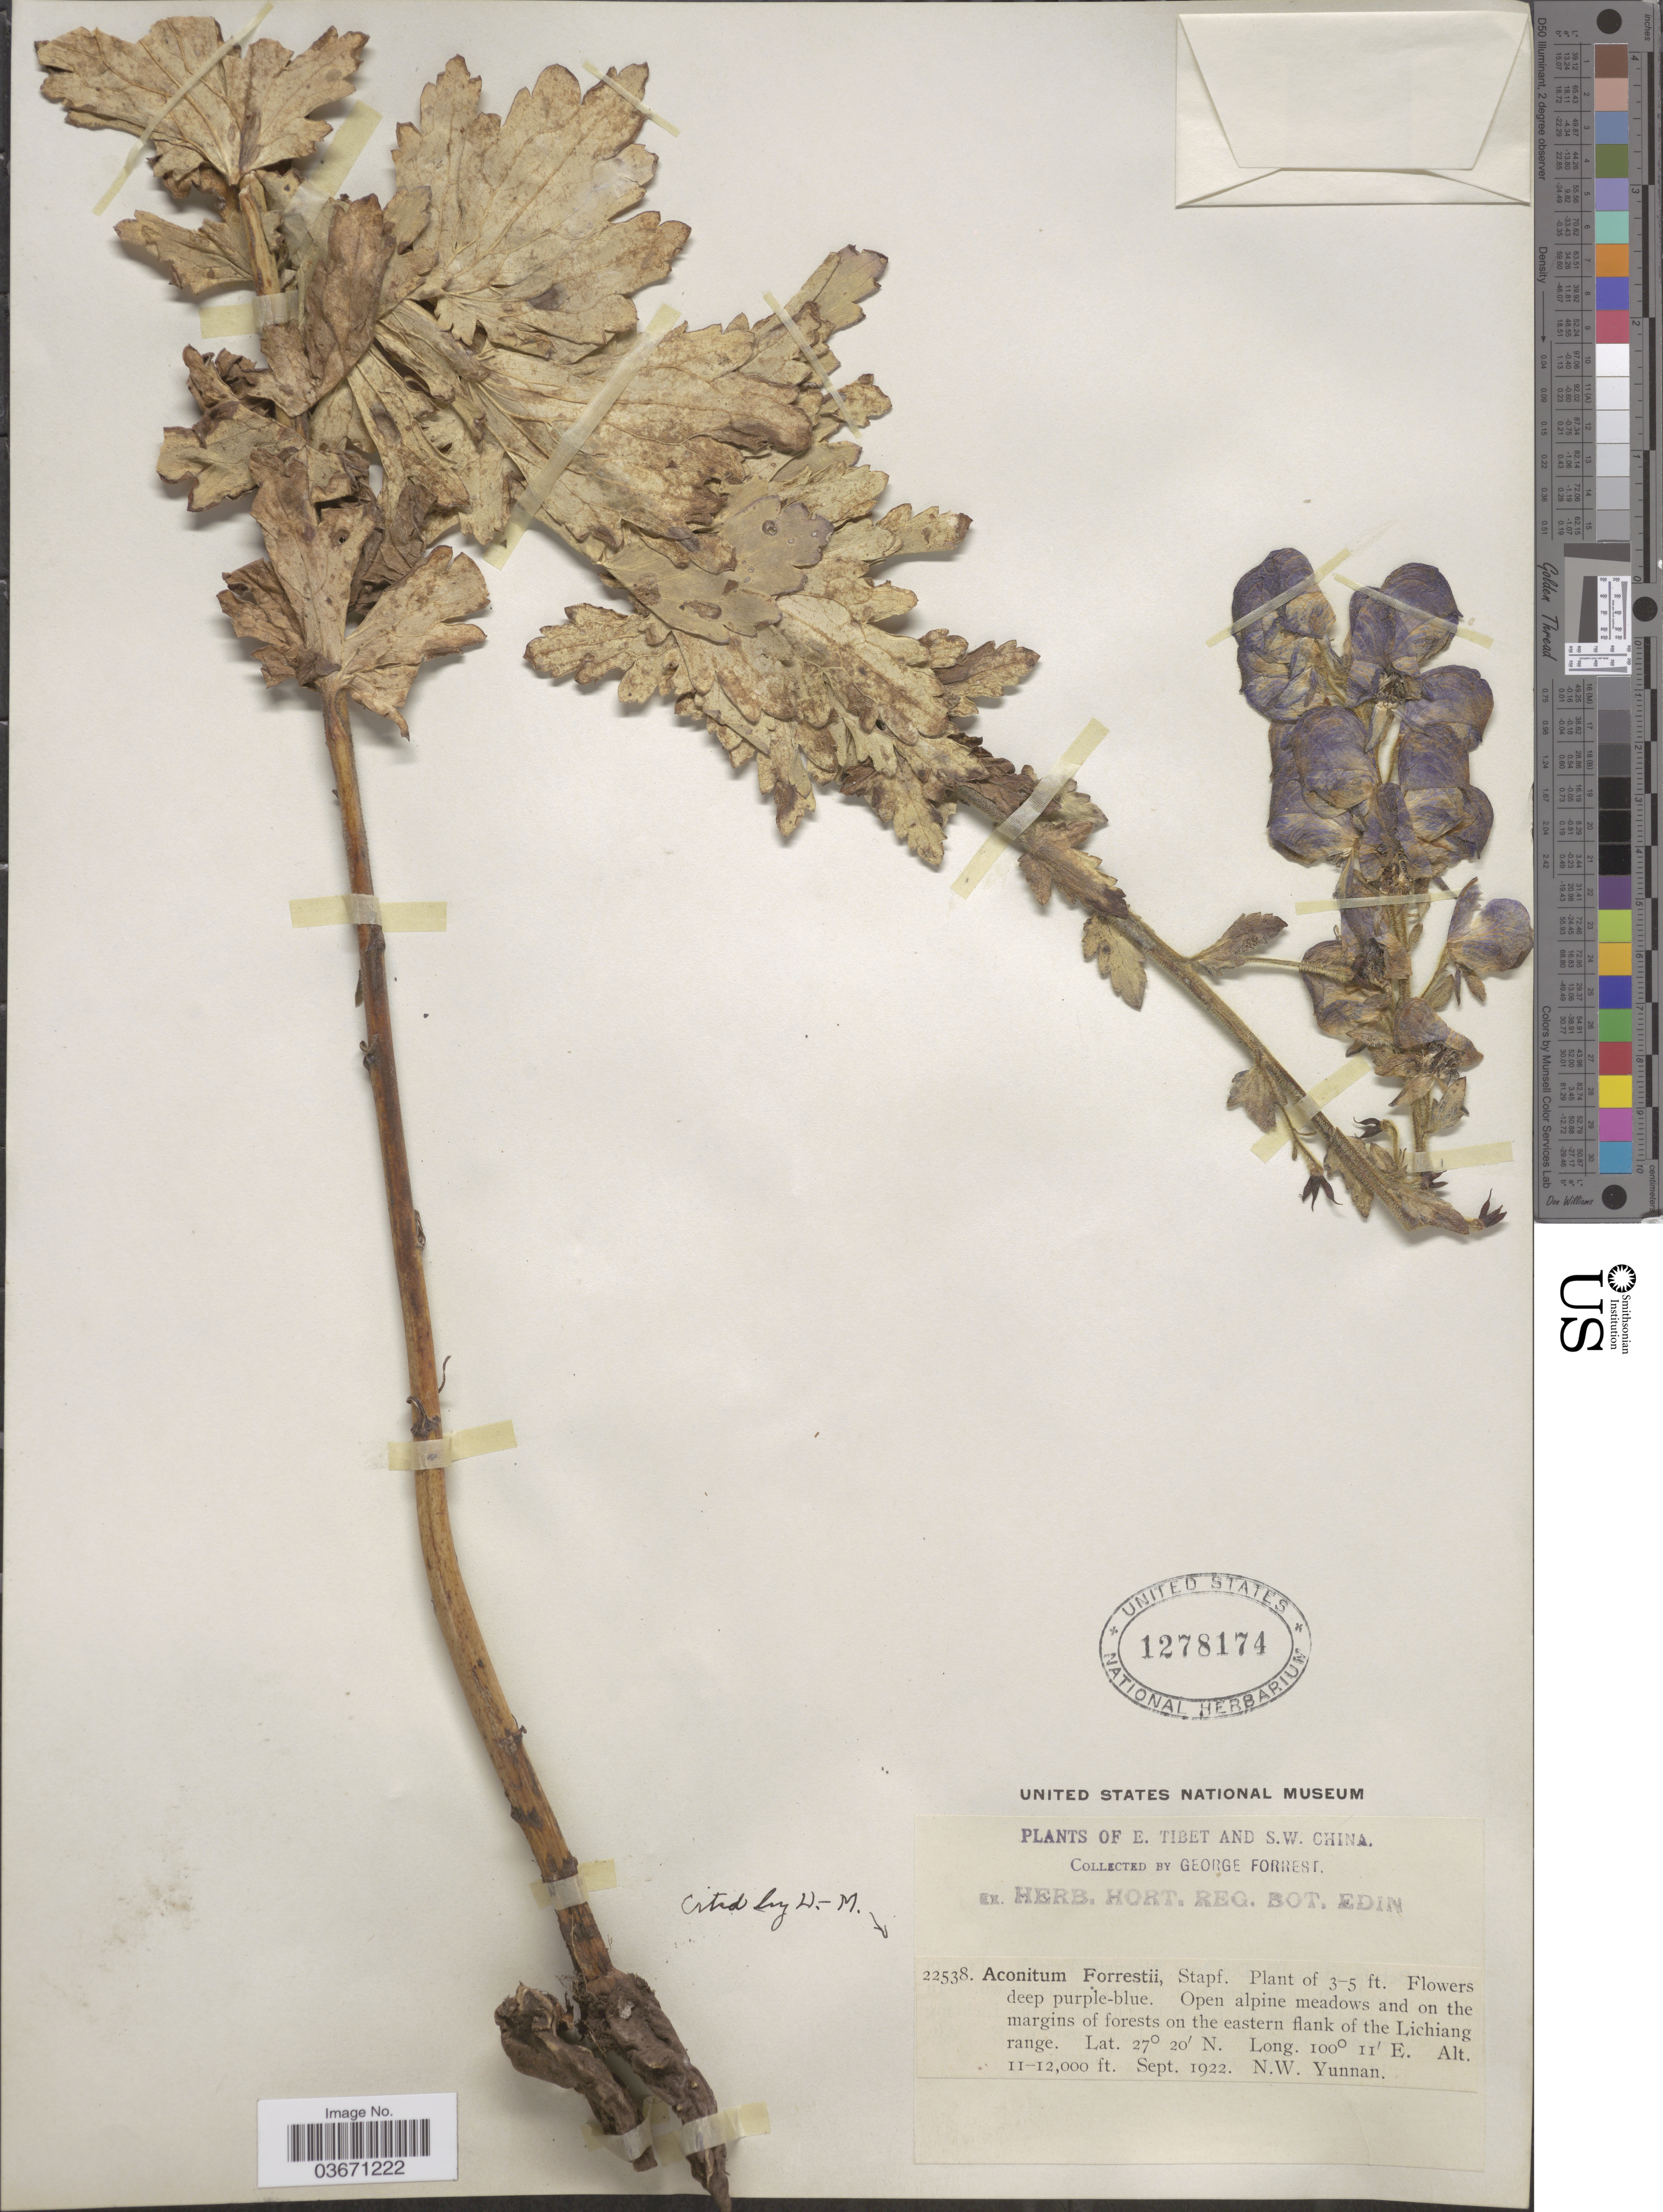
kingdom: Plantae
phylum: Tracheophyta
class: Magnoliopsida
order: Ranunculales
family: Ranunculaceae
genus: Aconitum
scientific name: Aconitum forrestii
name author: Stapf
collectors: G. Forrest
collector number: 22538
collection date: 1922-09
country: China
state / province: Yunnan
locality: S.W. China. On the margins of forests on the eastern flank of the Lichiang range. N.W. Yunnan.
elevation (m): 3353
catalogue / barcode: US 1278174